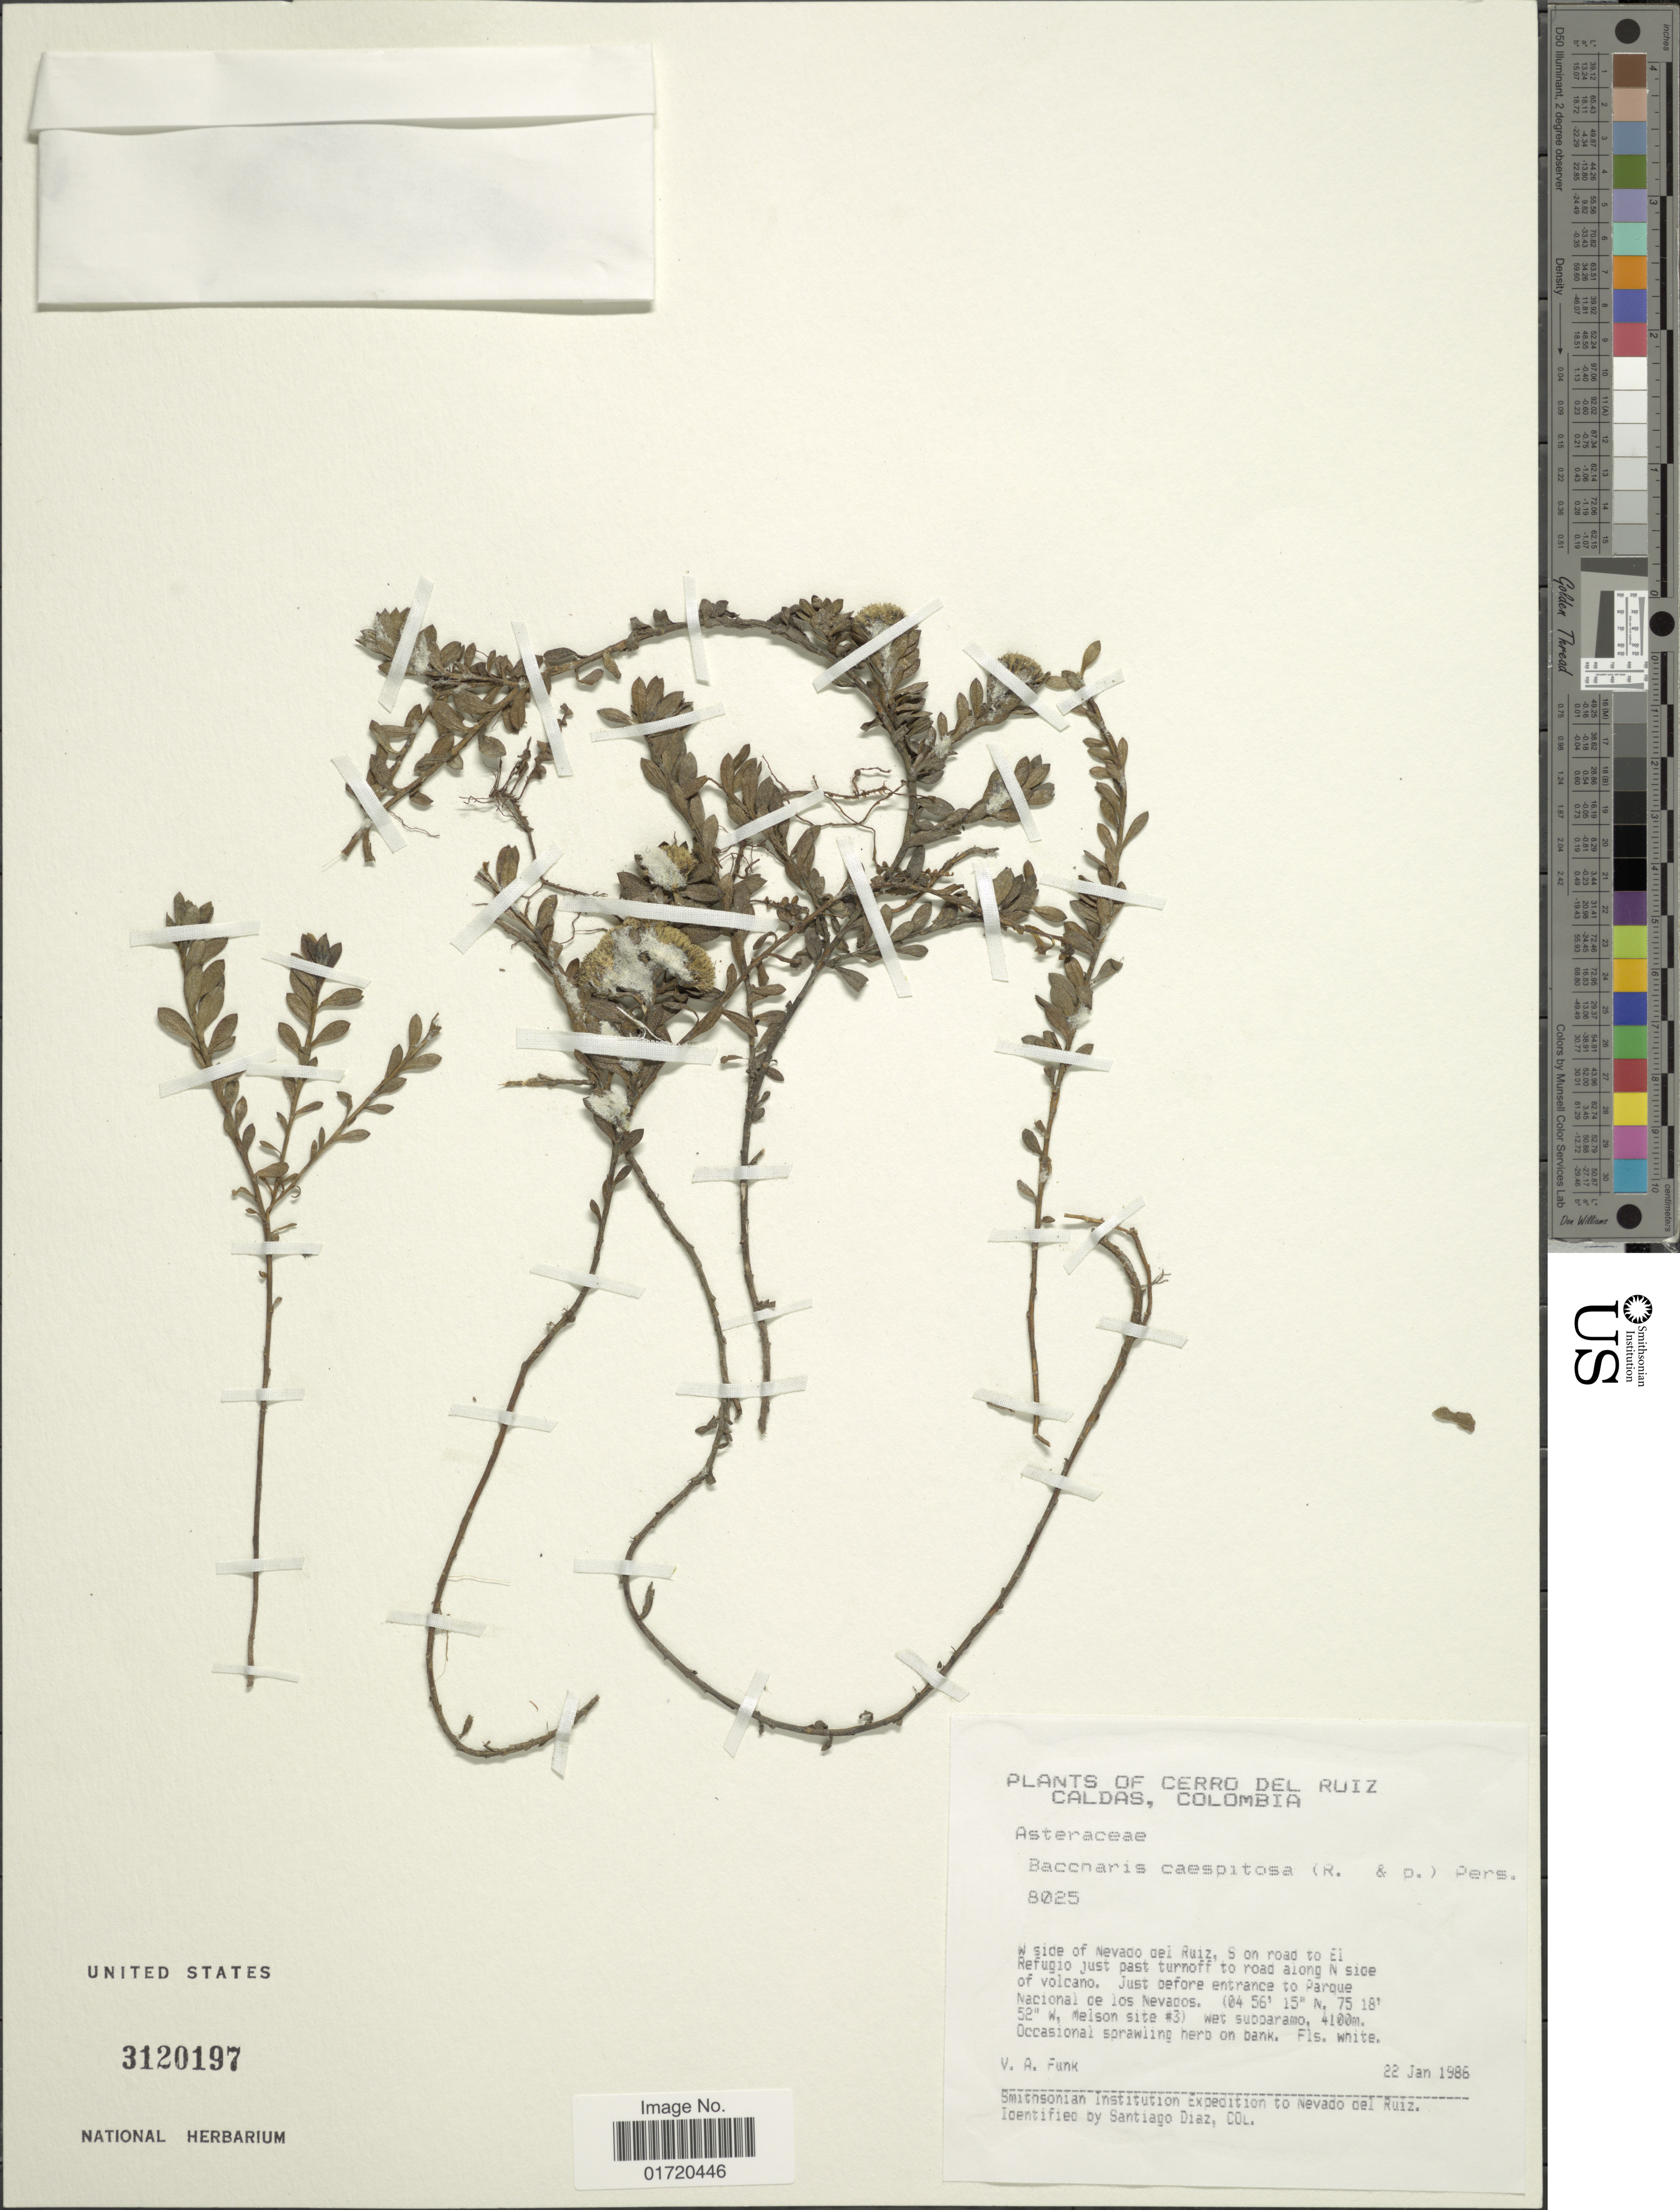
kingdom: Plantae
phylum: Tracheophyta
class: Magnoliopsida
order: Asterales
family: Asteraceae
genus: Baccharis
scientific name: Baccharis caespitosa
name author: (Ruiz & Pav.) Pers.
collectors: V. Funk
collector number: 8025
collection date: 1986-01-22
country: Colombia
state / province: Caldas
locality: Cerro del Ruiz. W isde of Nevado del Ruiz, S on road to El Refugio just past turnoff to road along N side of volcano, Just before entrance to parque Nacional de Los Nevado.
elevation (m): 4100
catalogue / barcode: US 3120197